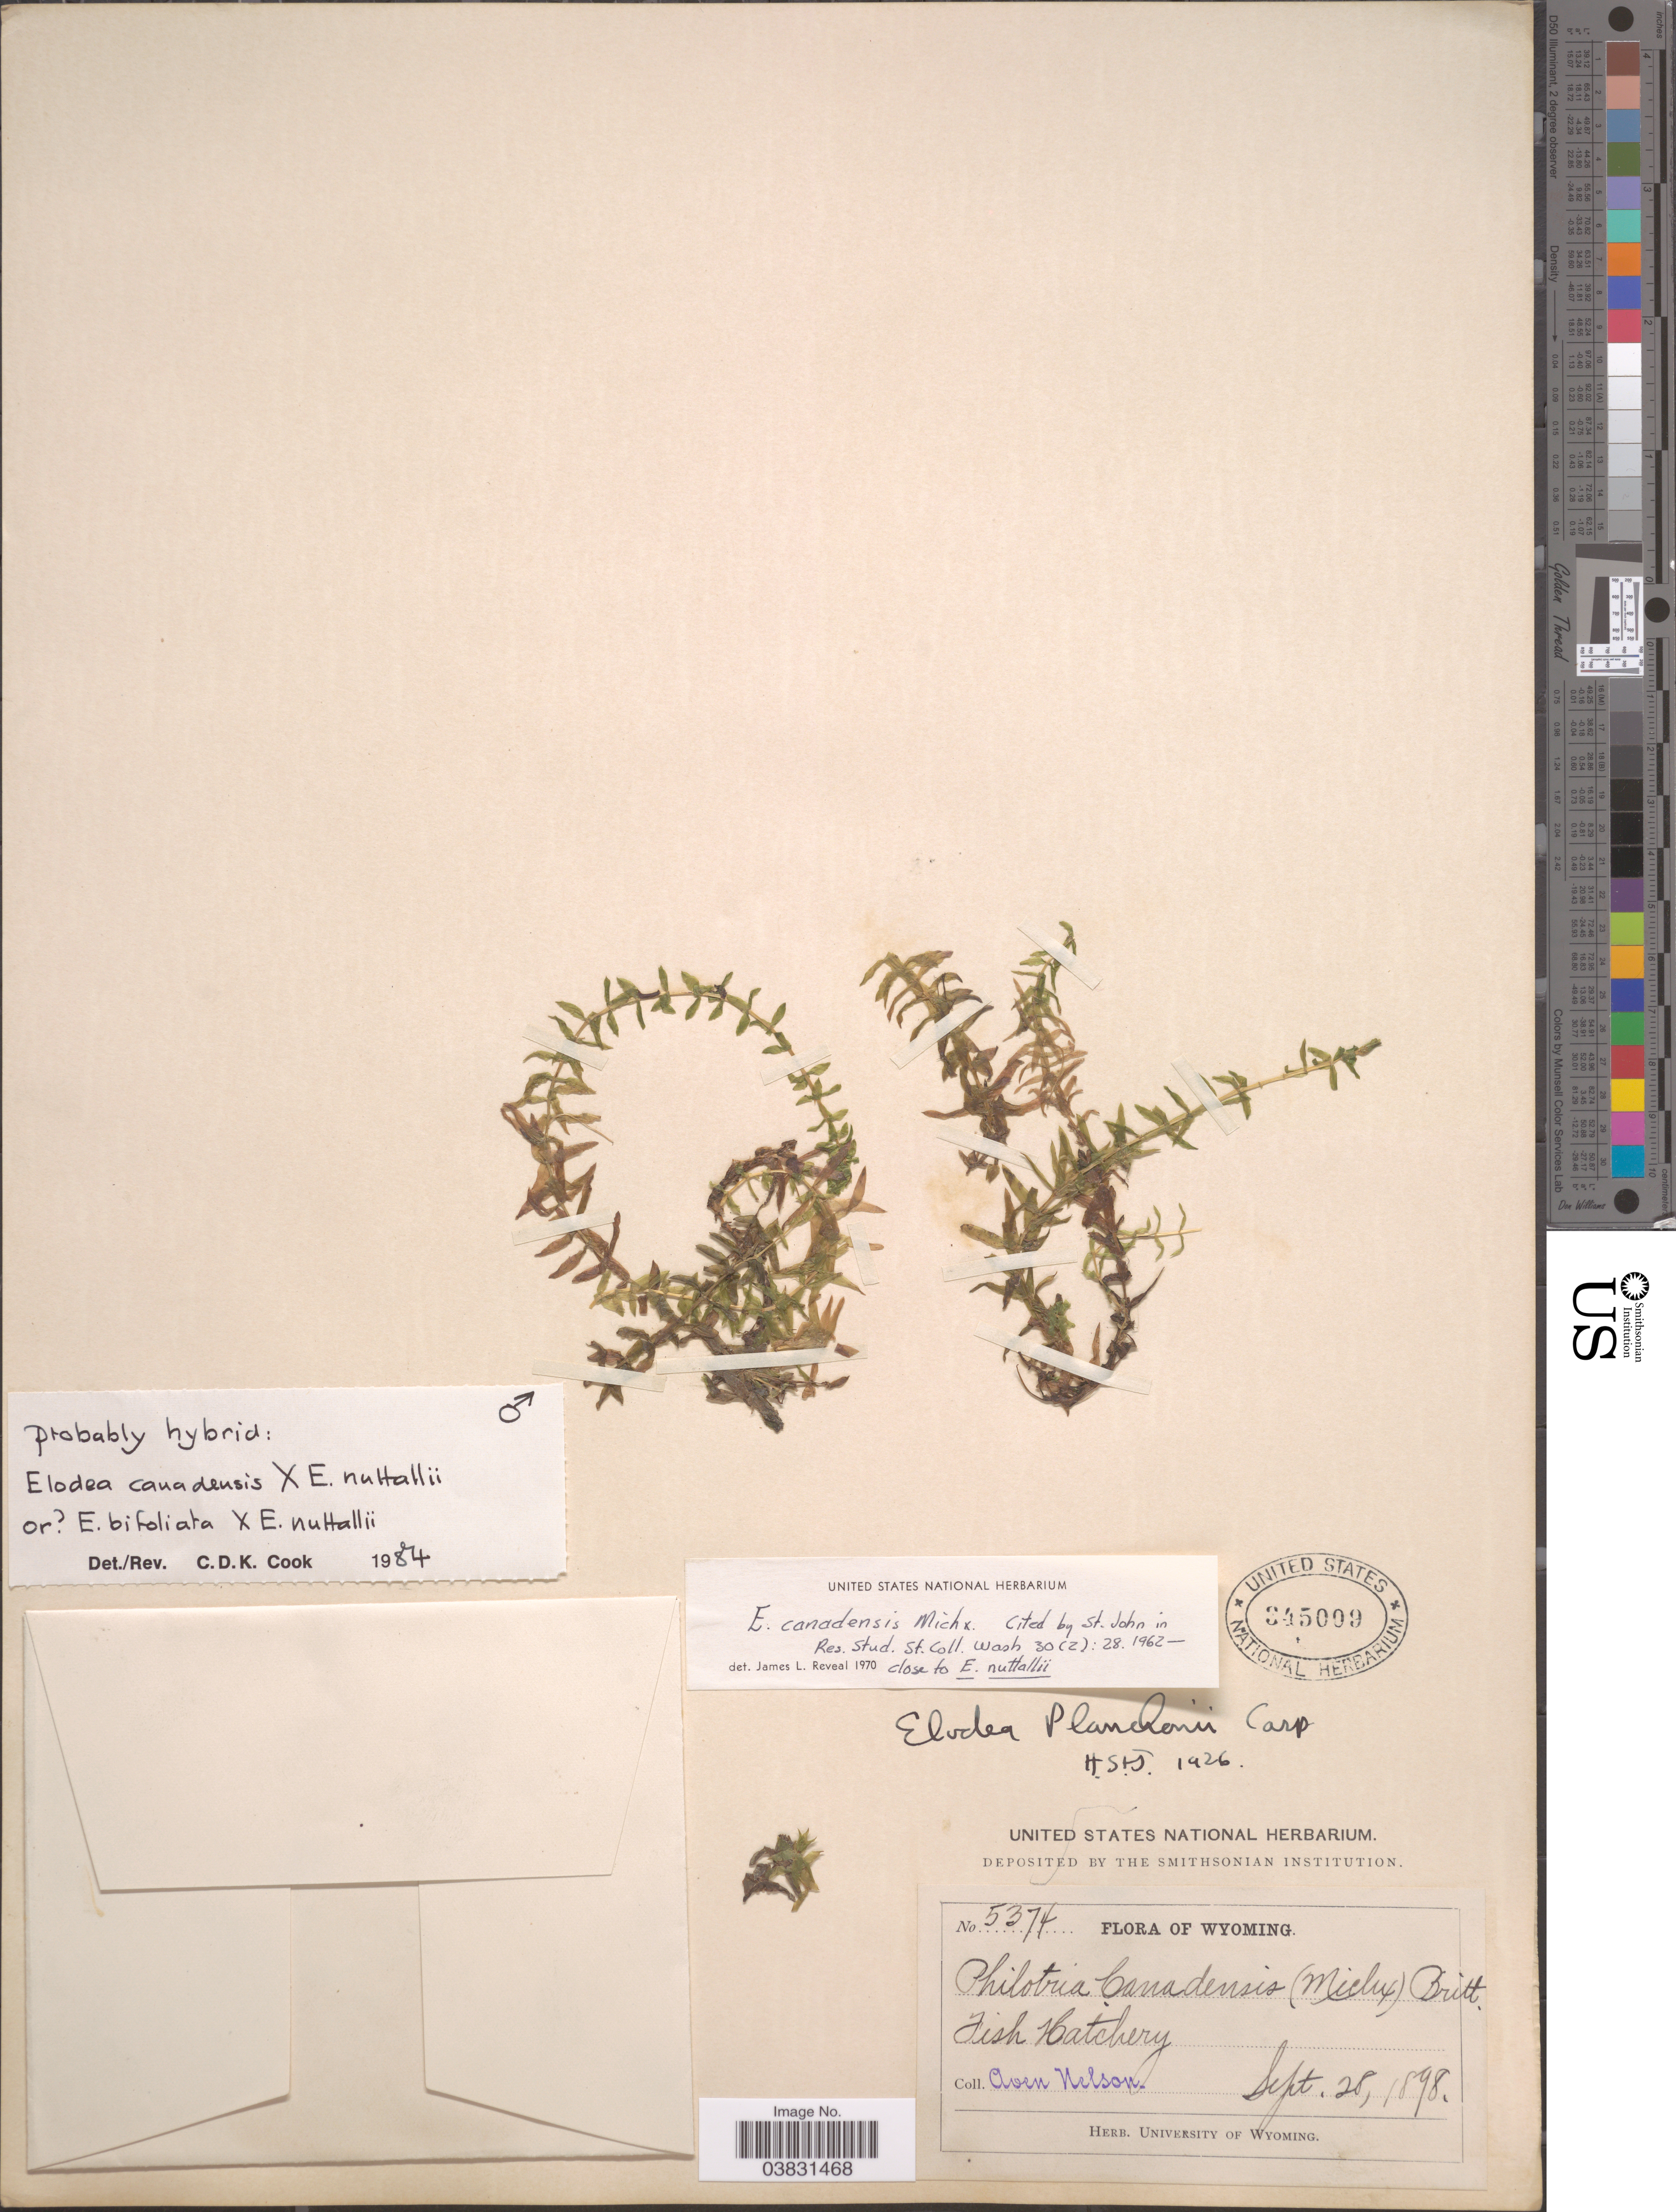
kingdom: Plantae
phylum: Tracheophyta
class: Liliopsida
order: Alismatales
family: Hydrocharitaceae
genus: Elodea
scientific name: Elodea canadensis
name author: Michx.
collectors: A. Nelson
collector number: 5374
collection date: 1898-09-28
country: United States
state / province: Wyoming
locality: Fish Hatchery.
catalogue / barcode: US 345009